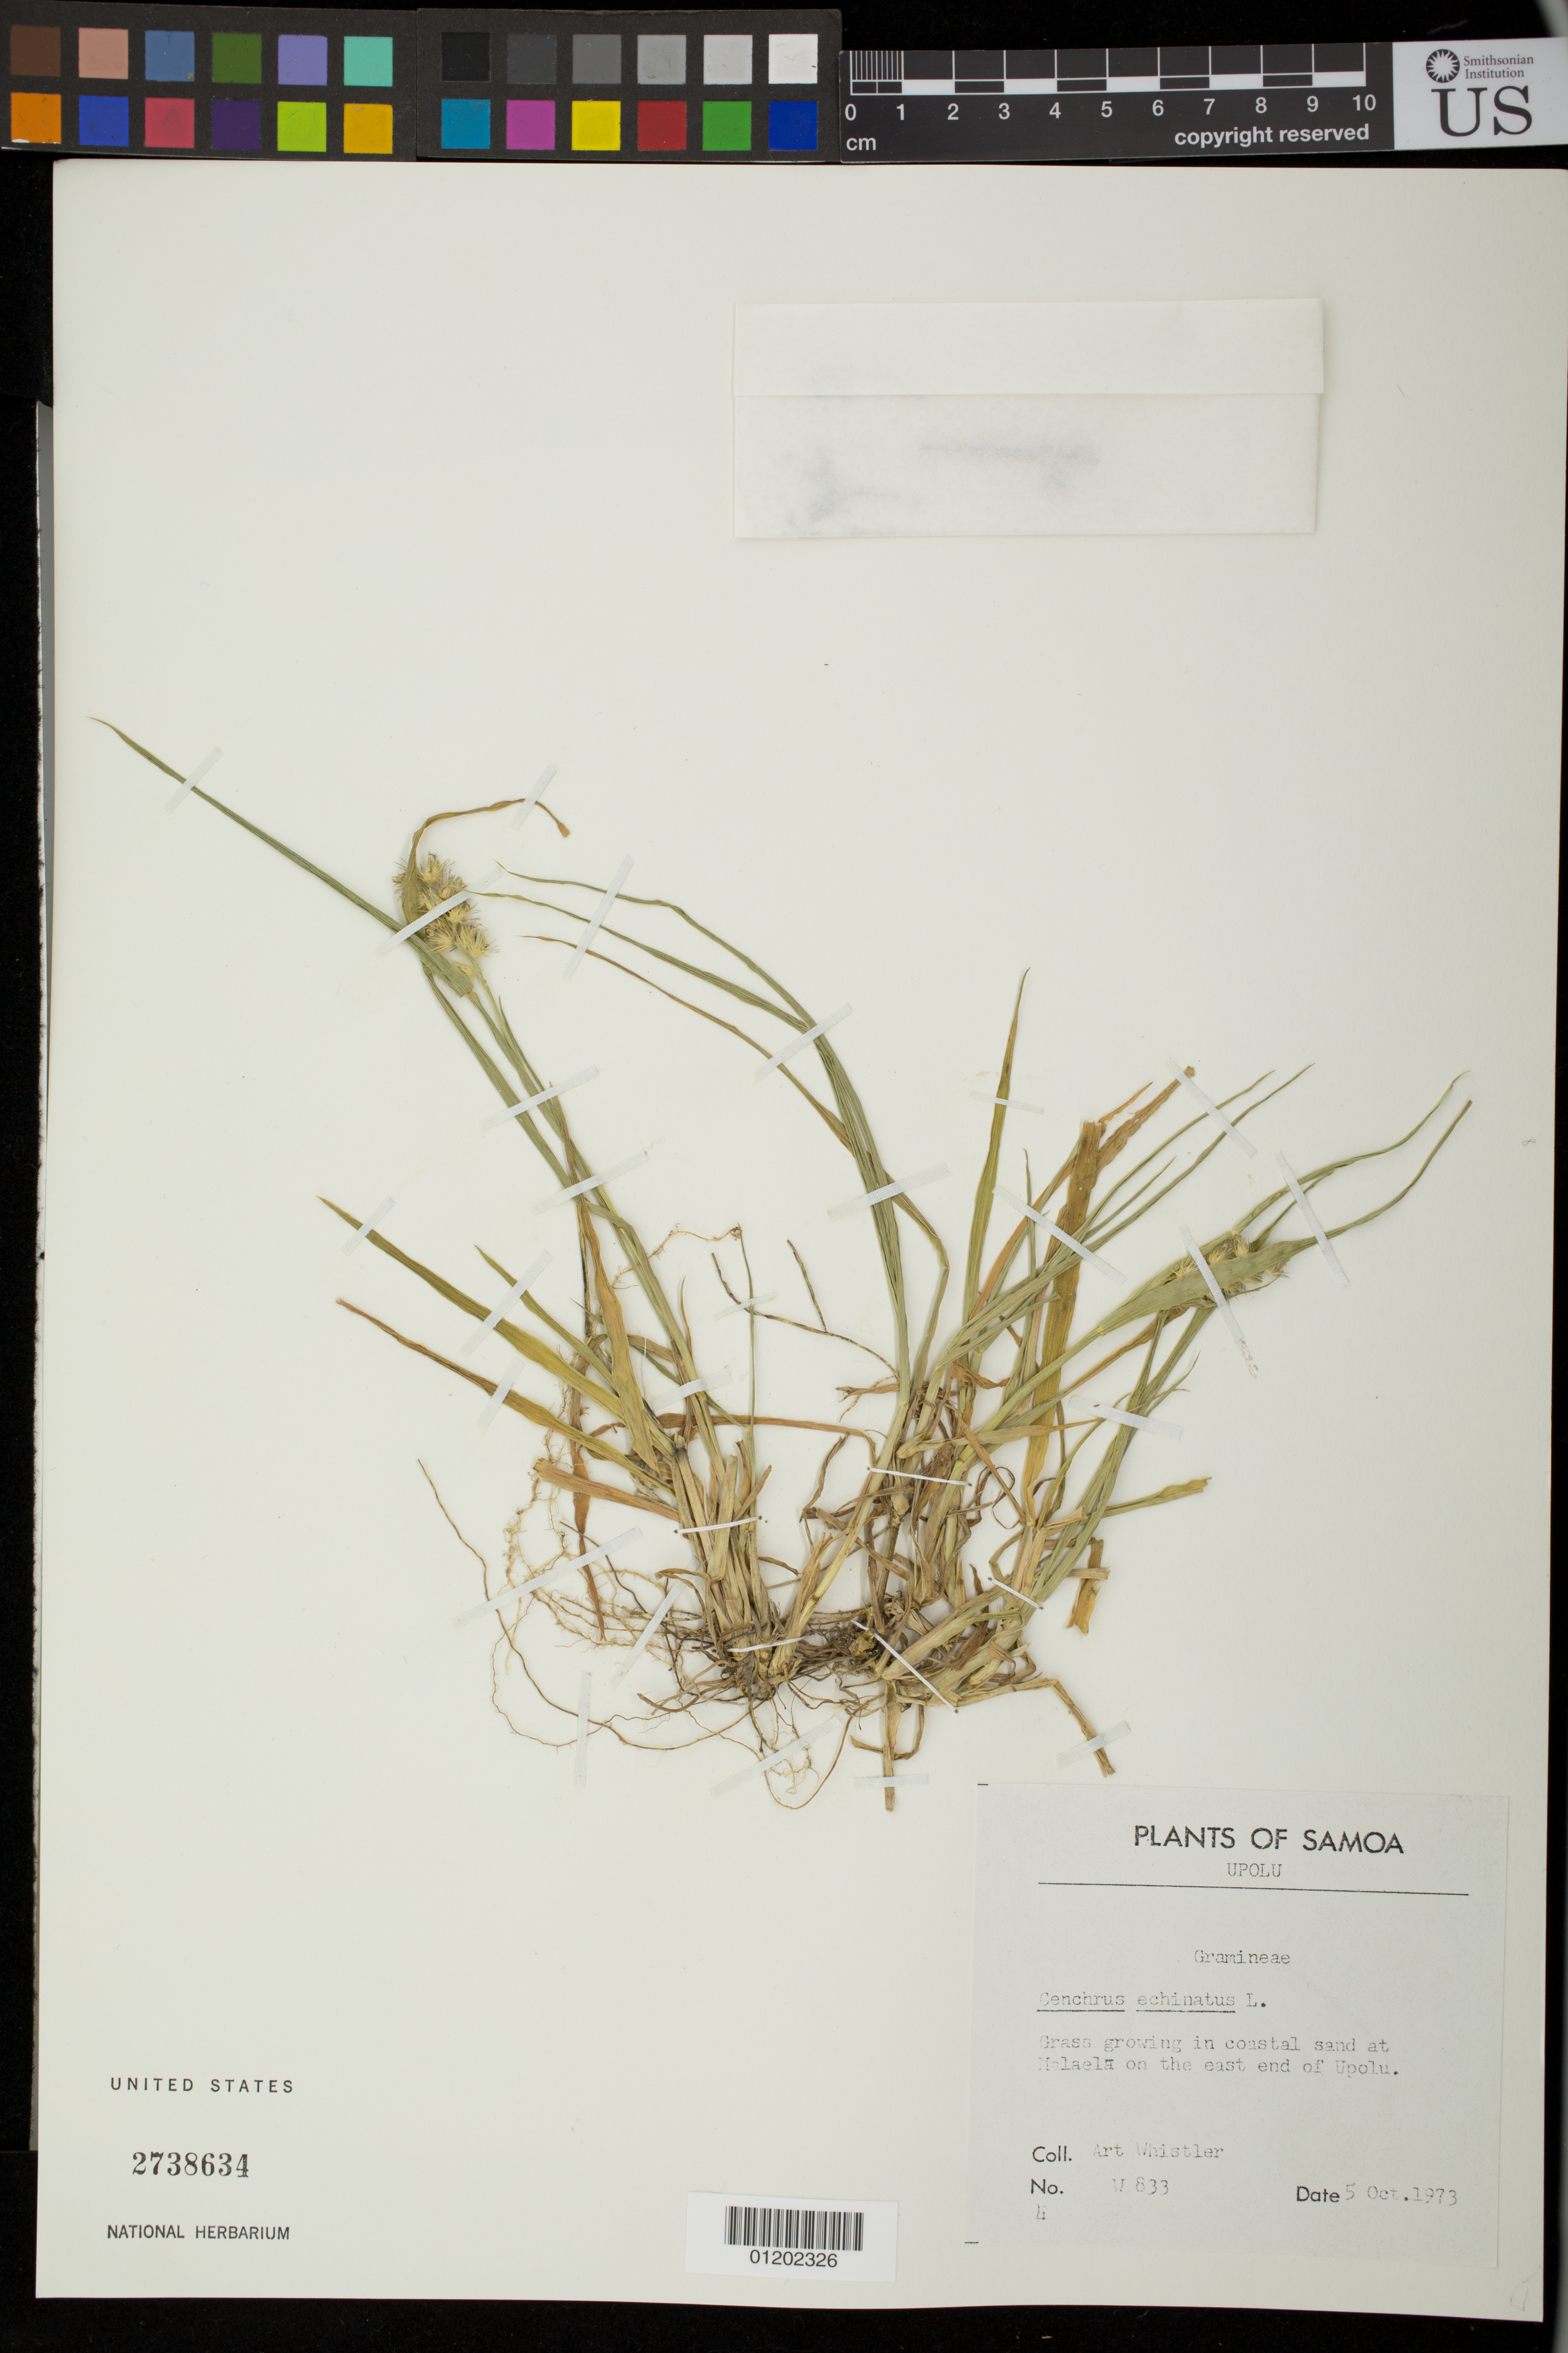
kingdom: Plantae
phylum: Tracheophyta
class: Liliopsida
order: Poales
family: Poaceae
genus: Cenchrus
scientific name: Cenchrus echinatus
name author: L.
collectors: A. Whistler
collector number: W 833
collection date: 1973-10-05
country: Samoa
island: Upolu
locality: At Malaela on the east end of Upolo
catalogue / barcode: US 2738634